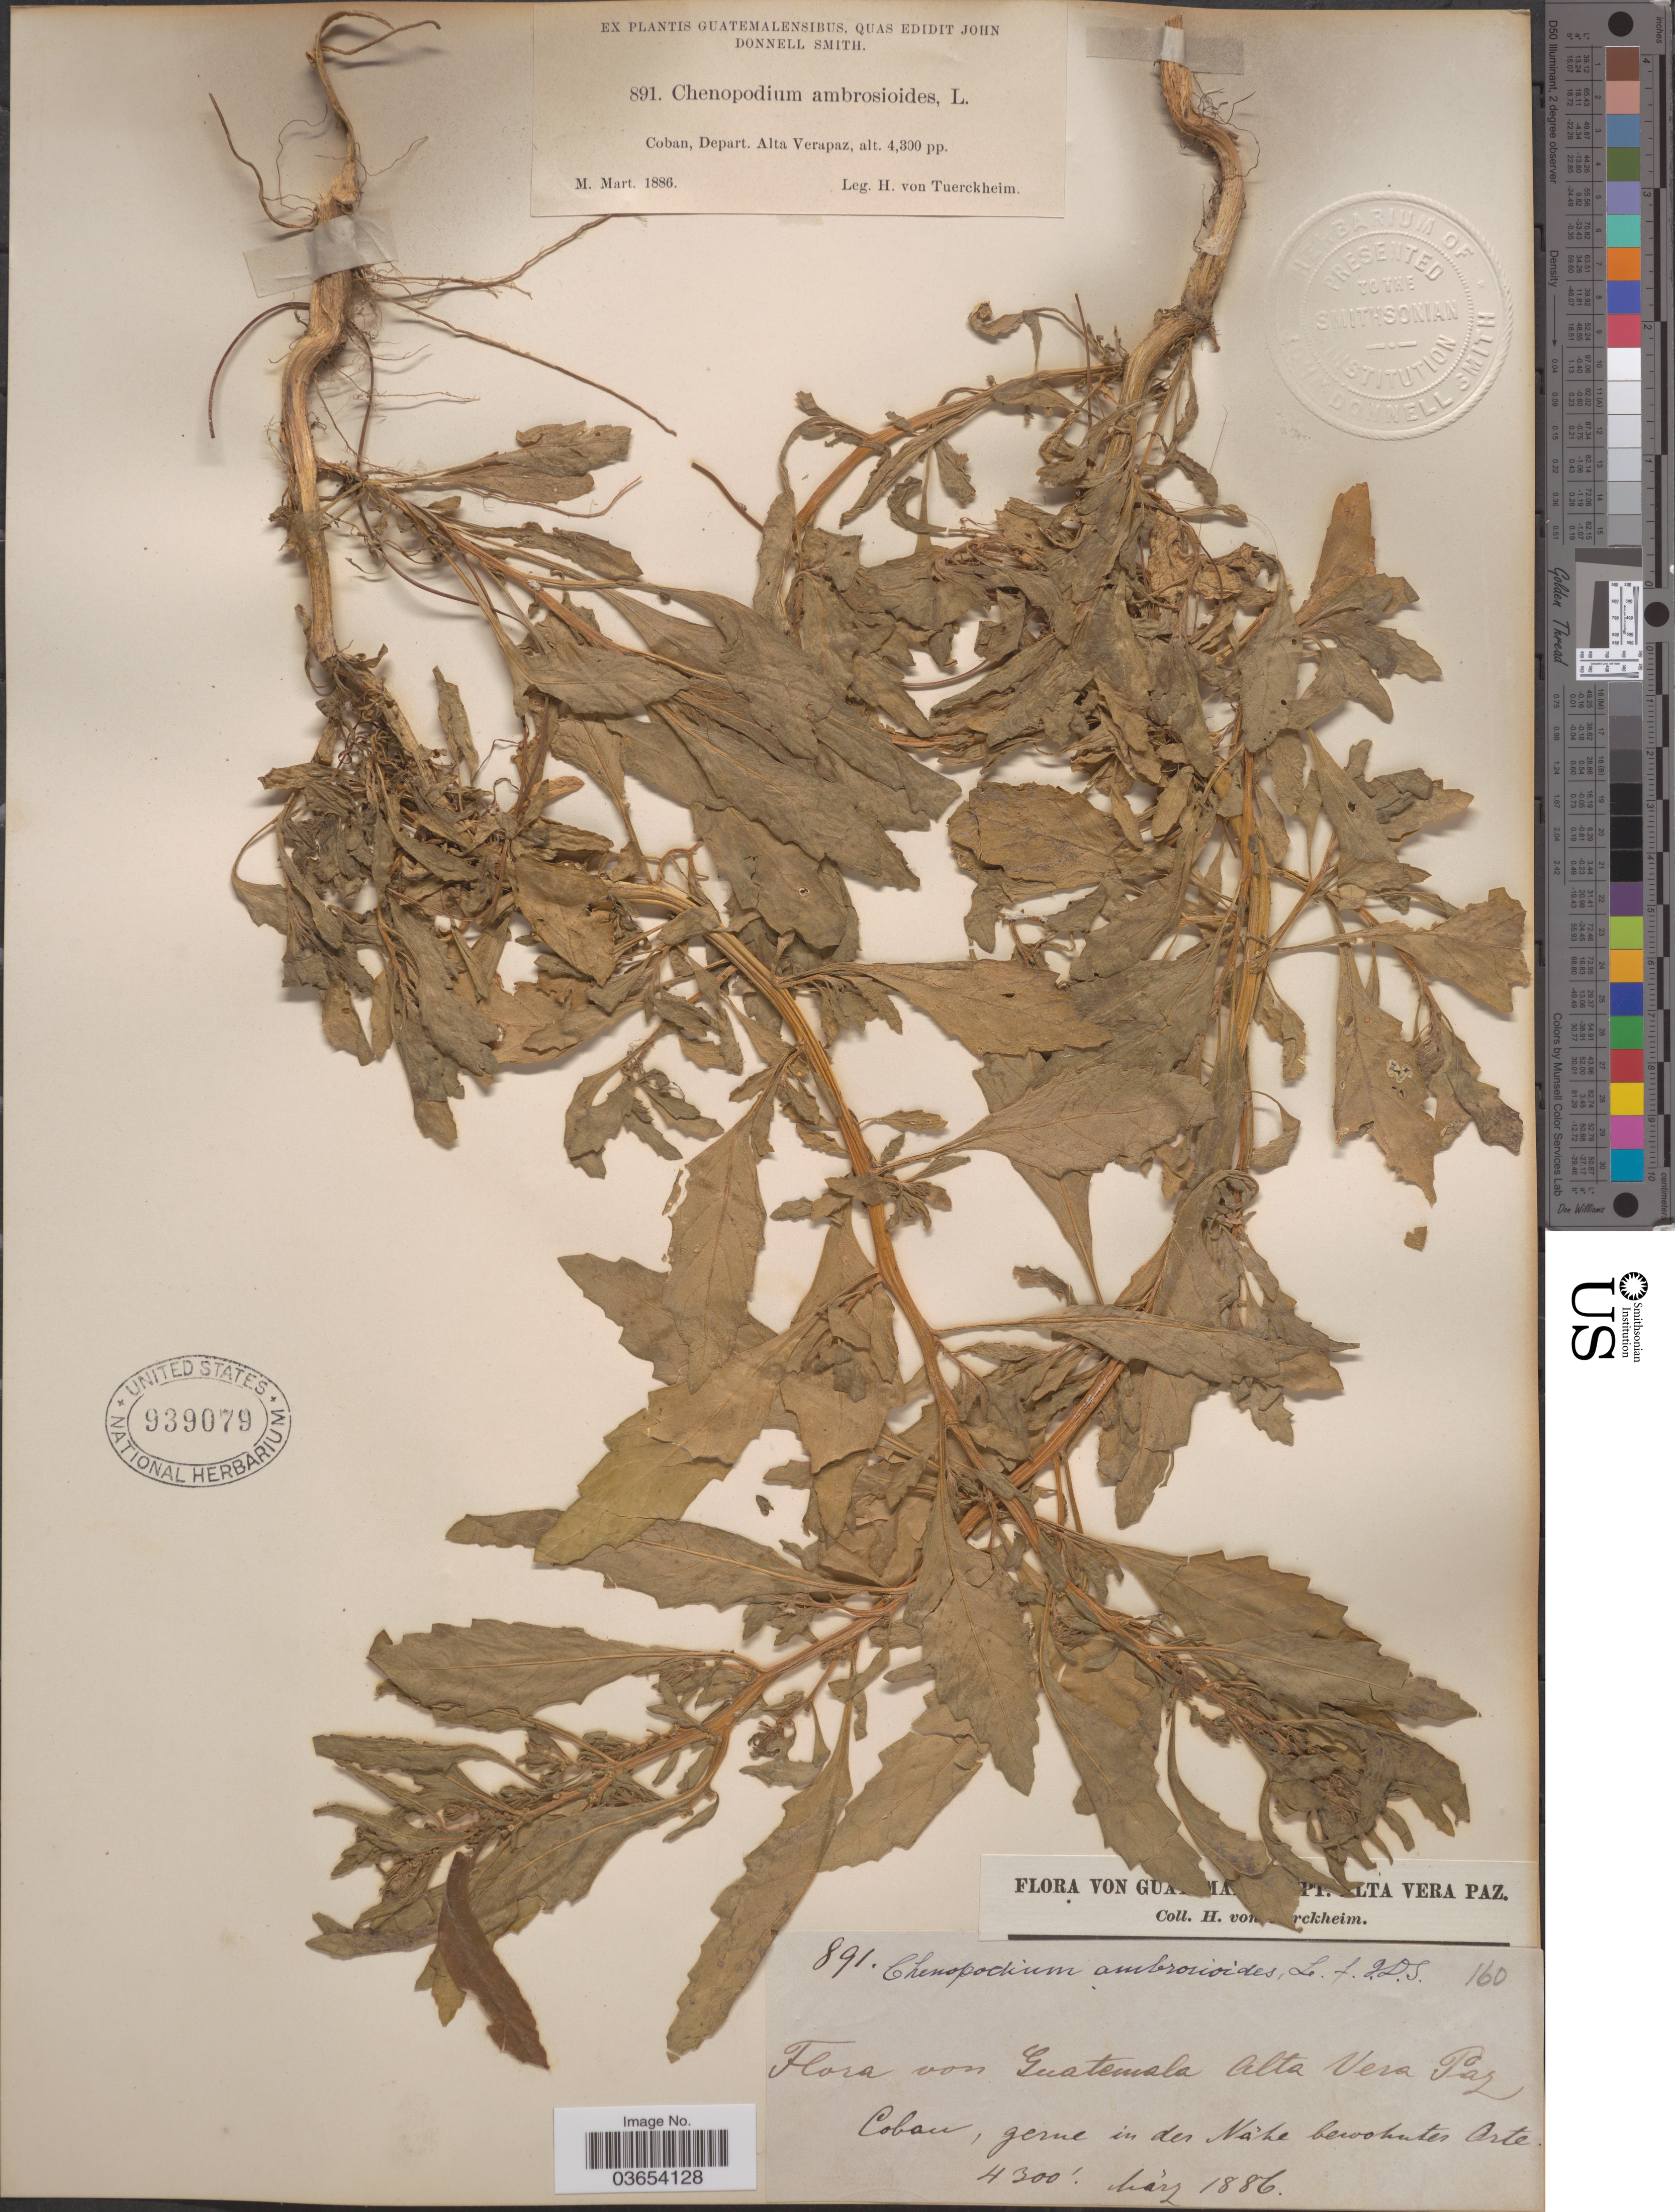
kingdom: Plantae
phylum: Tracheophyta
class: Magnoliopsida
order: Caryophyllales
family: Amaranthaceae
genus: Chenopodium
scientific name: Chenopodium ambrosioides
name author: L.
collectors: H. von Türckheim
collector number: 891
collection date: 1886-05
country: Guatemala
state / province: Alta Verapaz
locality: Coban, gerne in der Nähe bewohnter Orte.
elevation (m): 1311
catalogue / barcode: US 939079